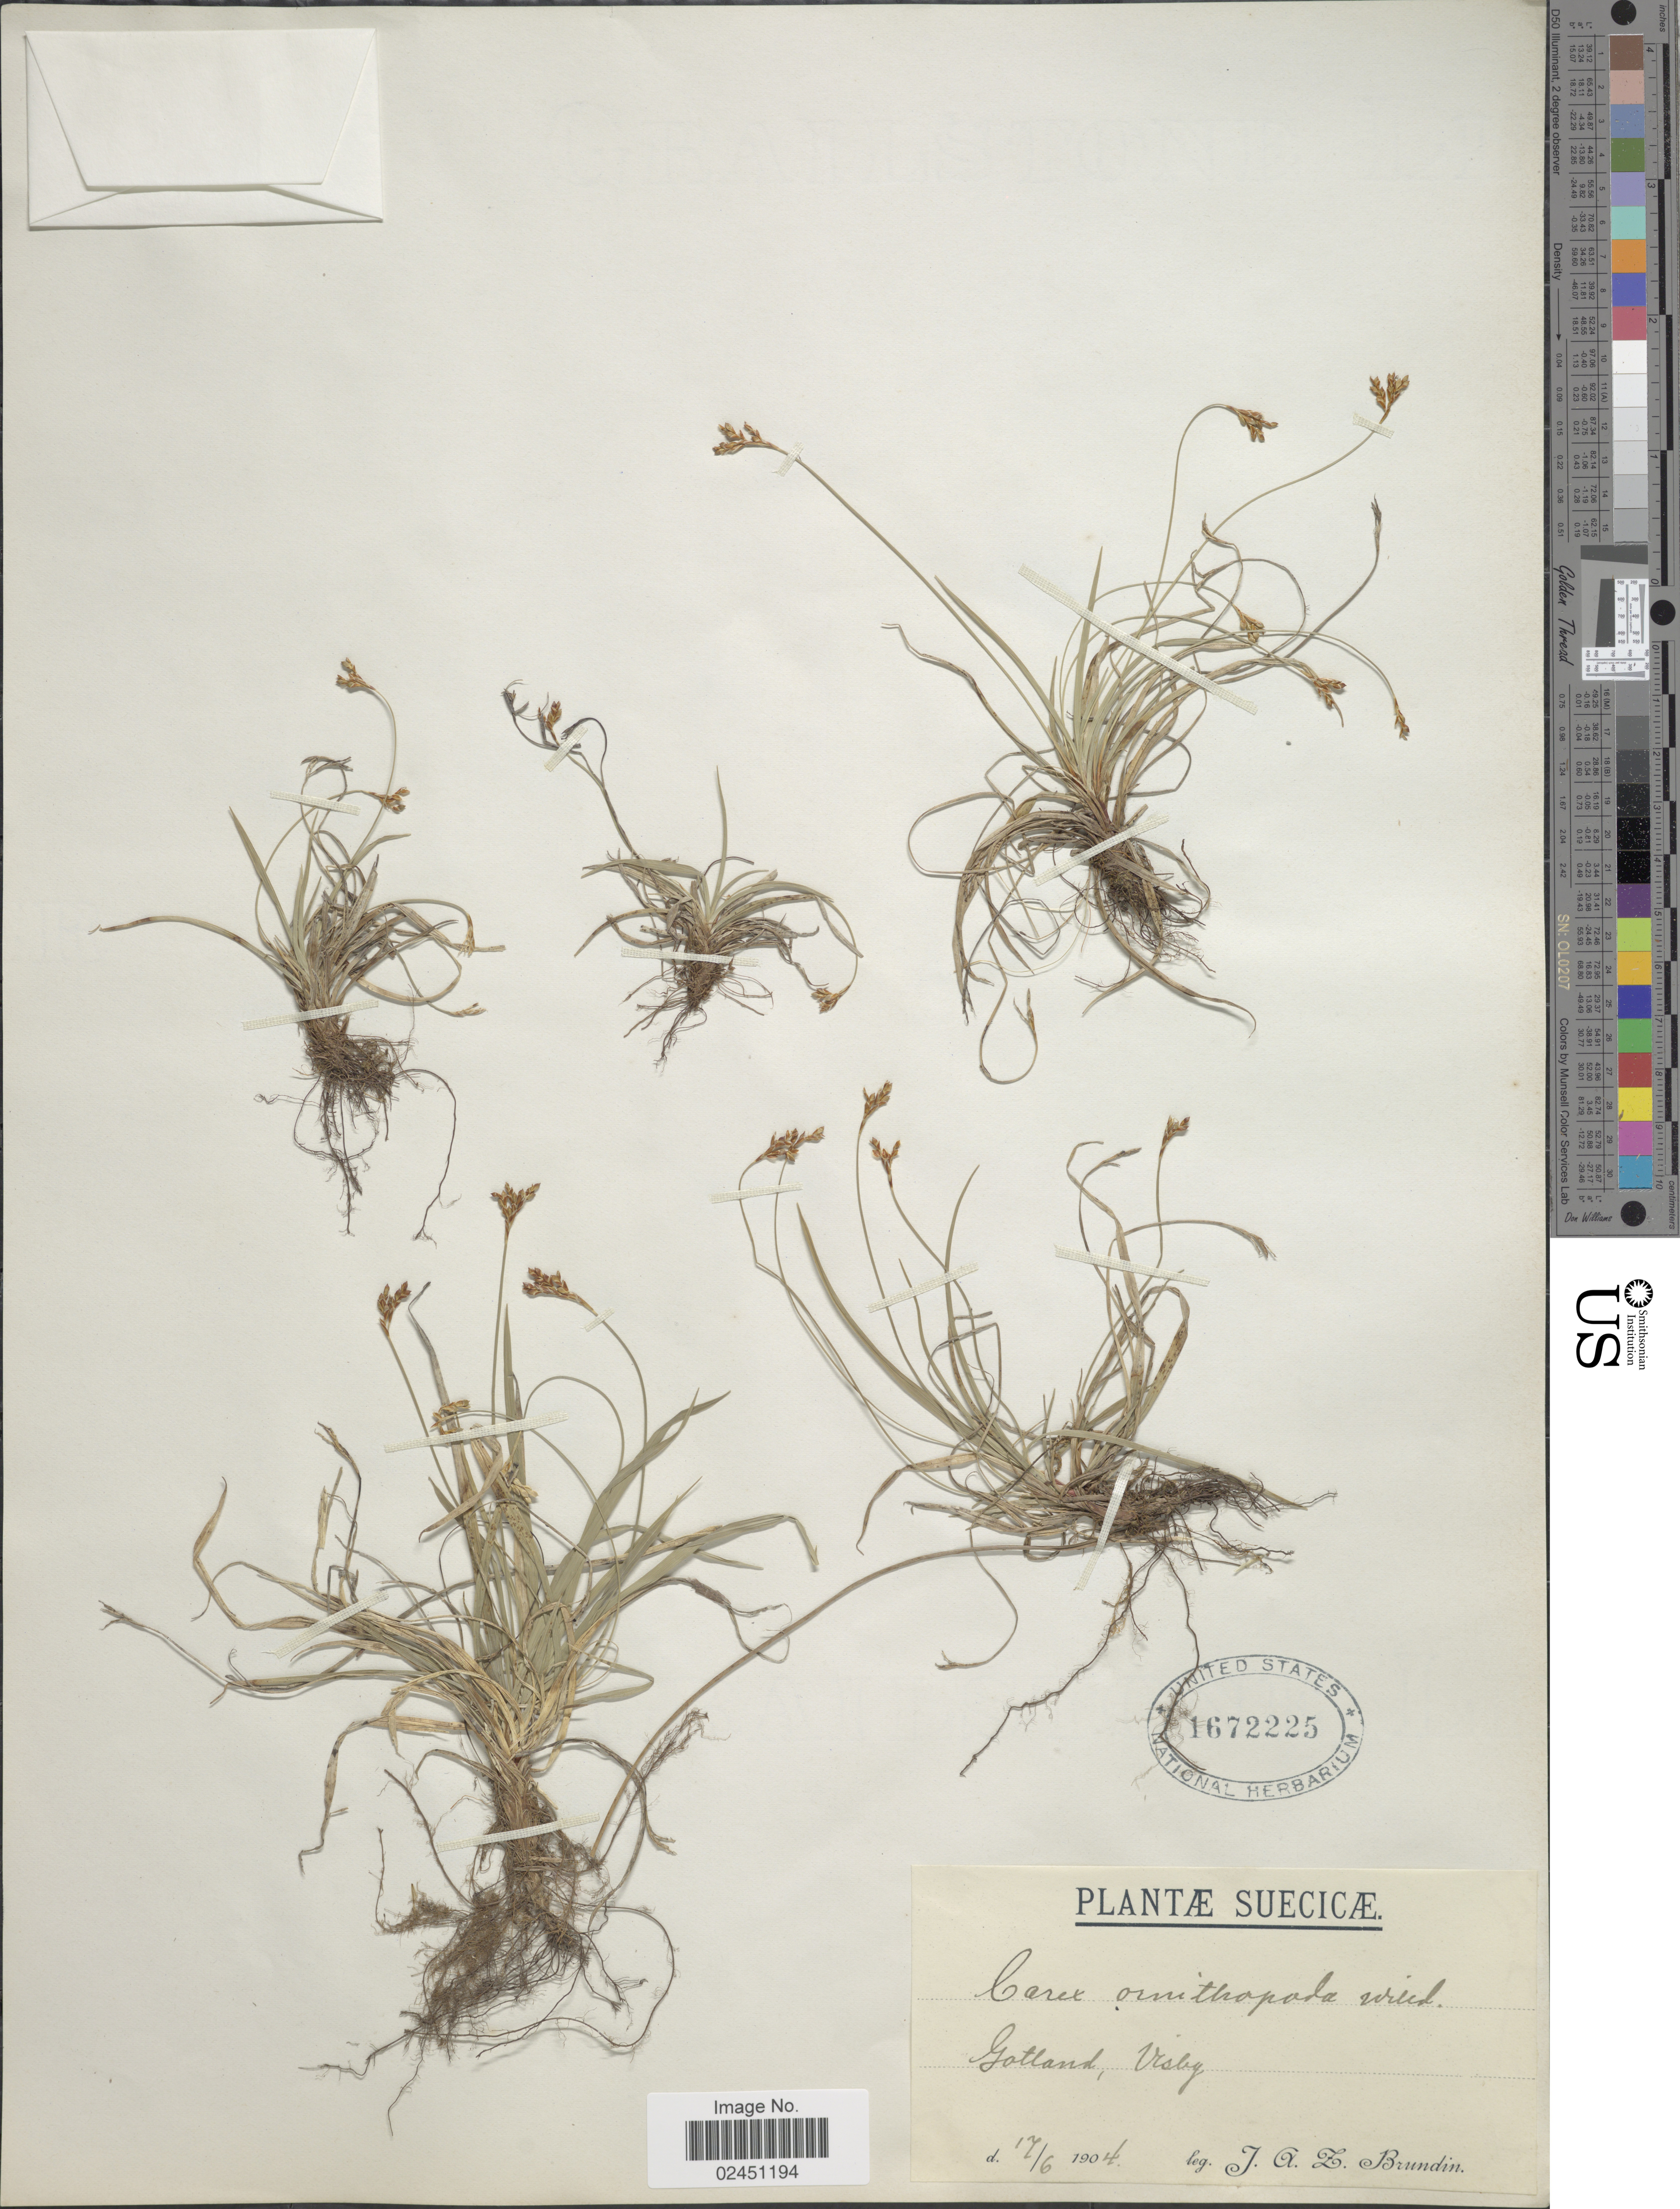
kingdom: Plantae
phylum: Tracheophyta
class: Liliopsida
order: Poales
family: Cyperaceae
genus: Carex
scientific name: Carex ornithopoda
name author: Willd.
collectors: J. Brundin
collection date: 1904-06-17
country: Sweden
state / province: Gotland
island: Gotland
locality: Suecicae. Gotland, Visby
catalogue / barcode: US 1672225